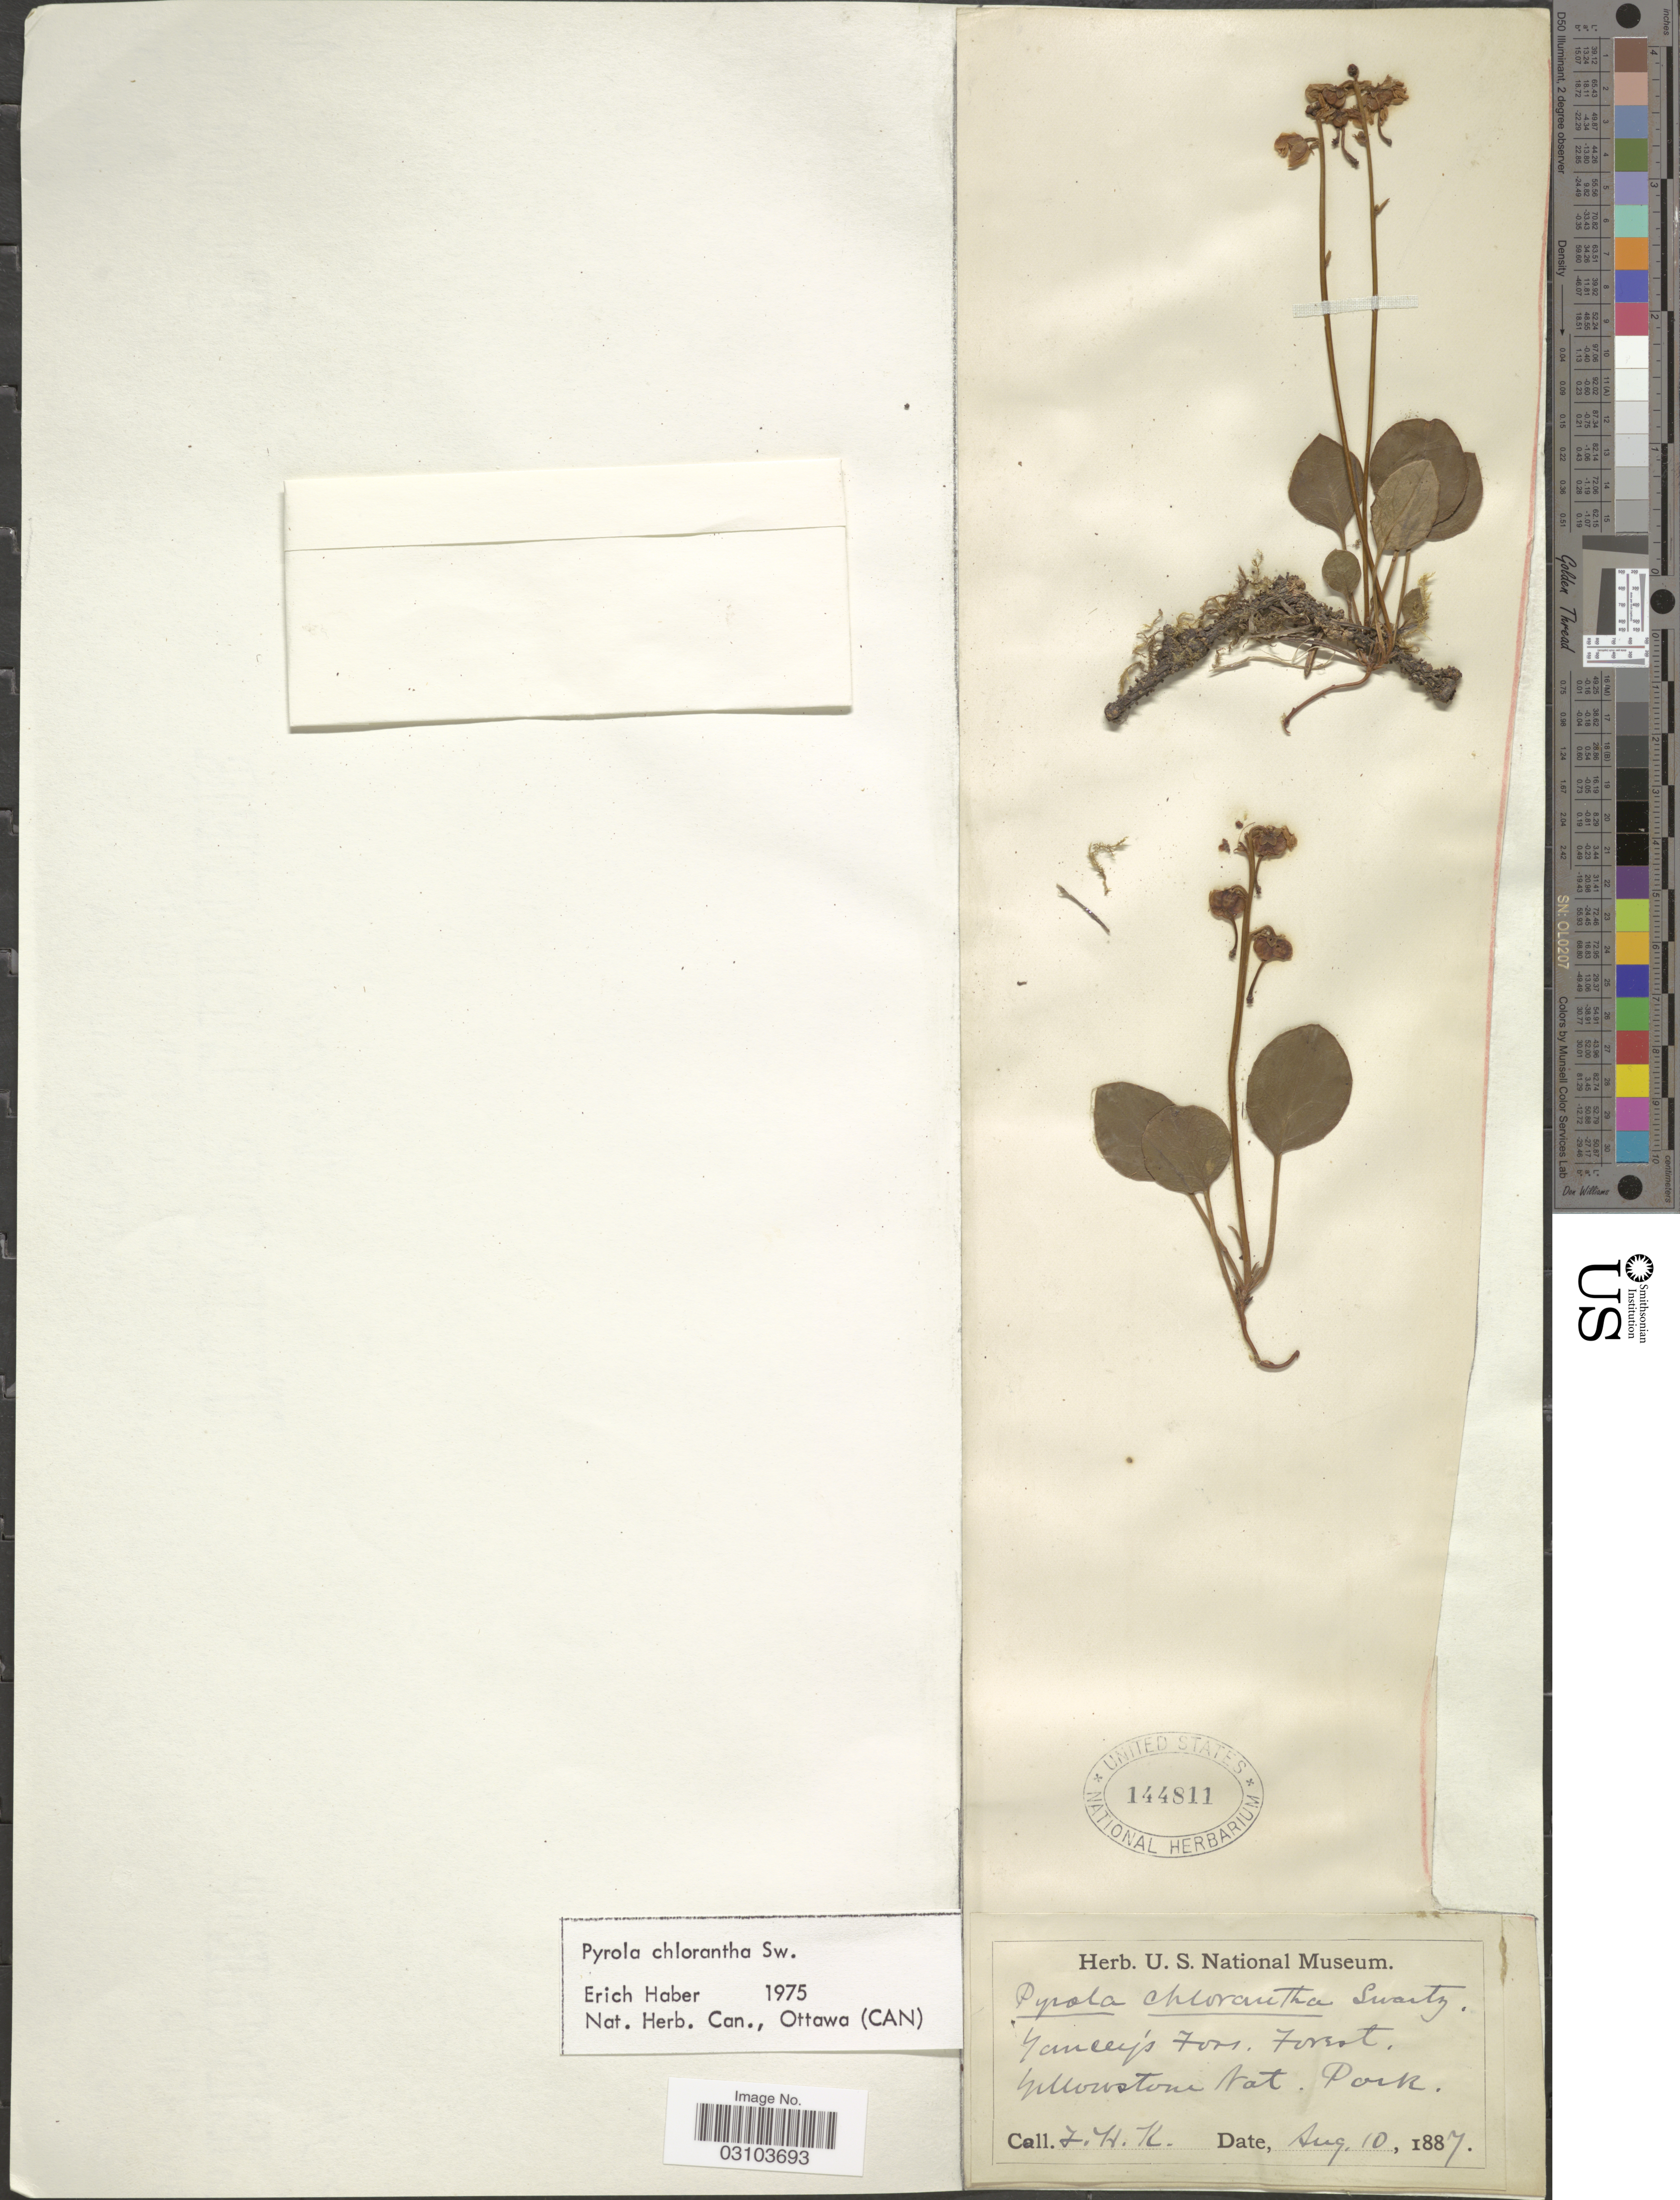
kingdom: Plantae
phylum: Tracheophyta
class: Magnoliopsida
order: Ericales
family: Ericaceae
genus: Pyrola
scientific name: Pyrola chlorantha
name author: Schweigg.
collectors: F. H. Knowlton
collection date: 1887-08-10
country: United States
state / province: Wyoming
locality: Yellowstone Nat. Park. Yancey's Fors. Forest.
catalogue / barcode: US 144811